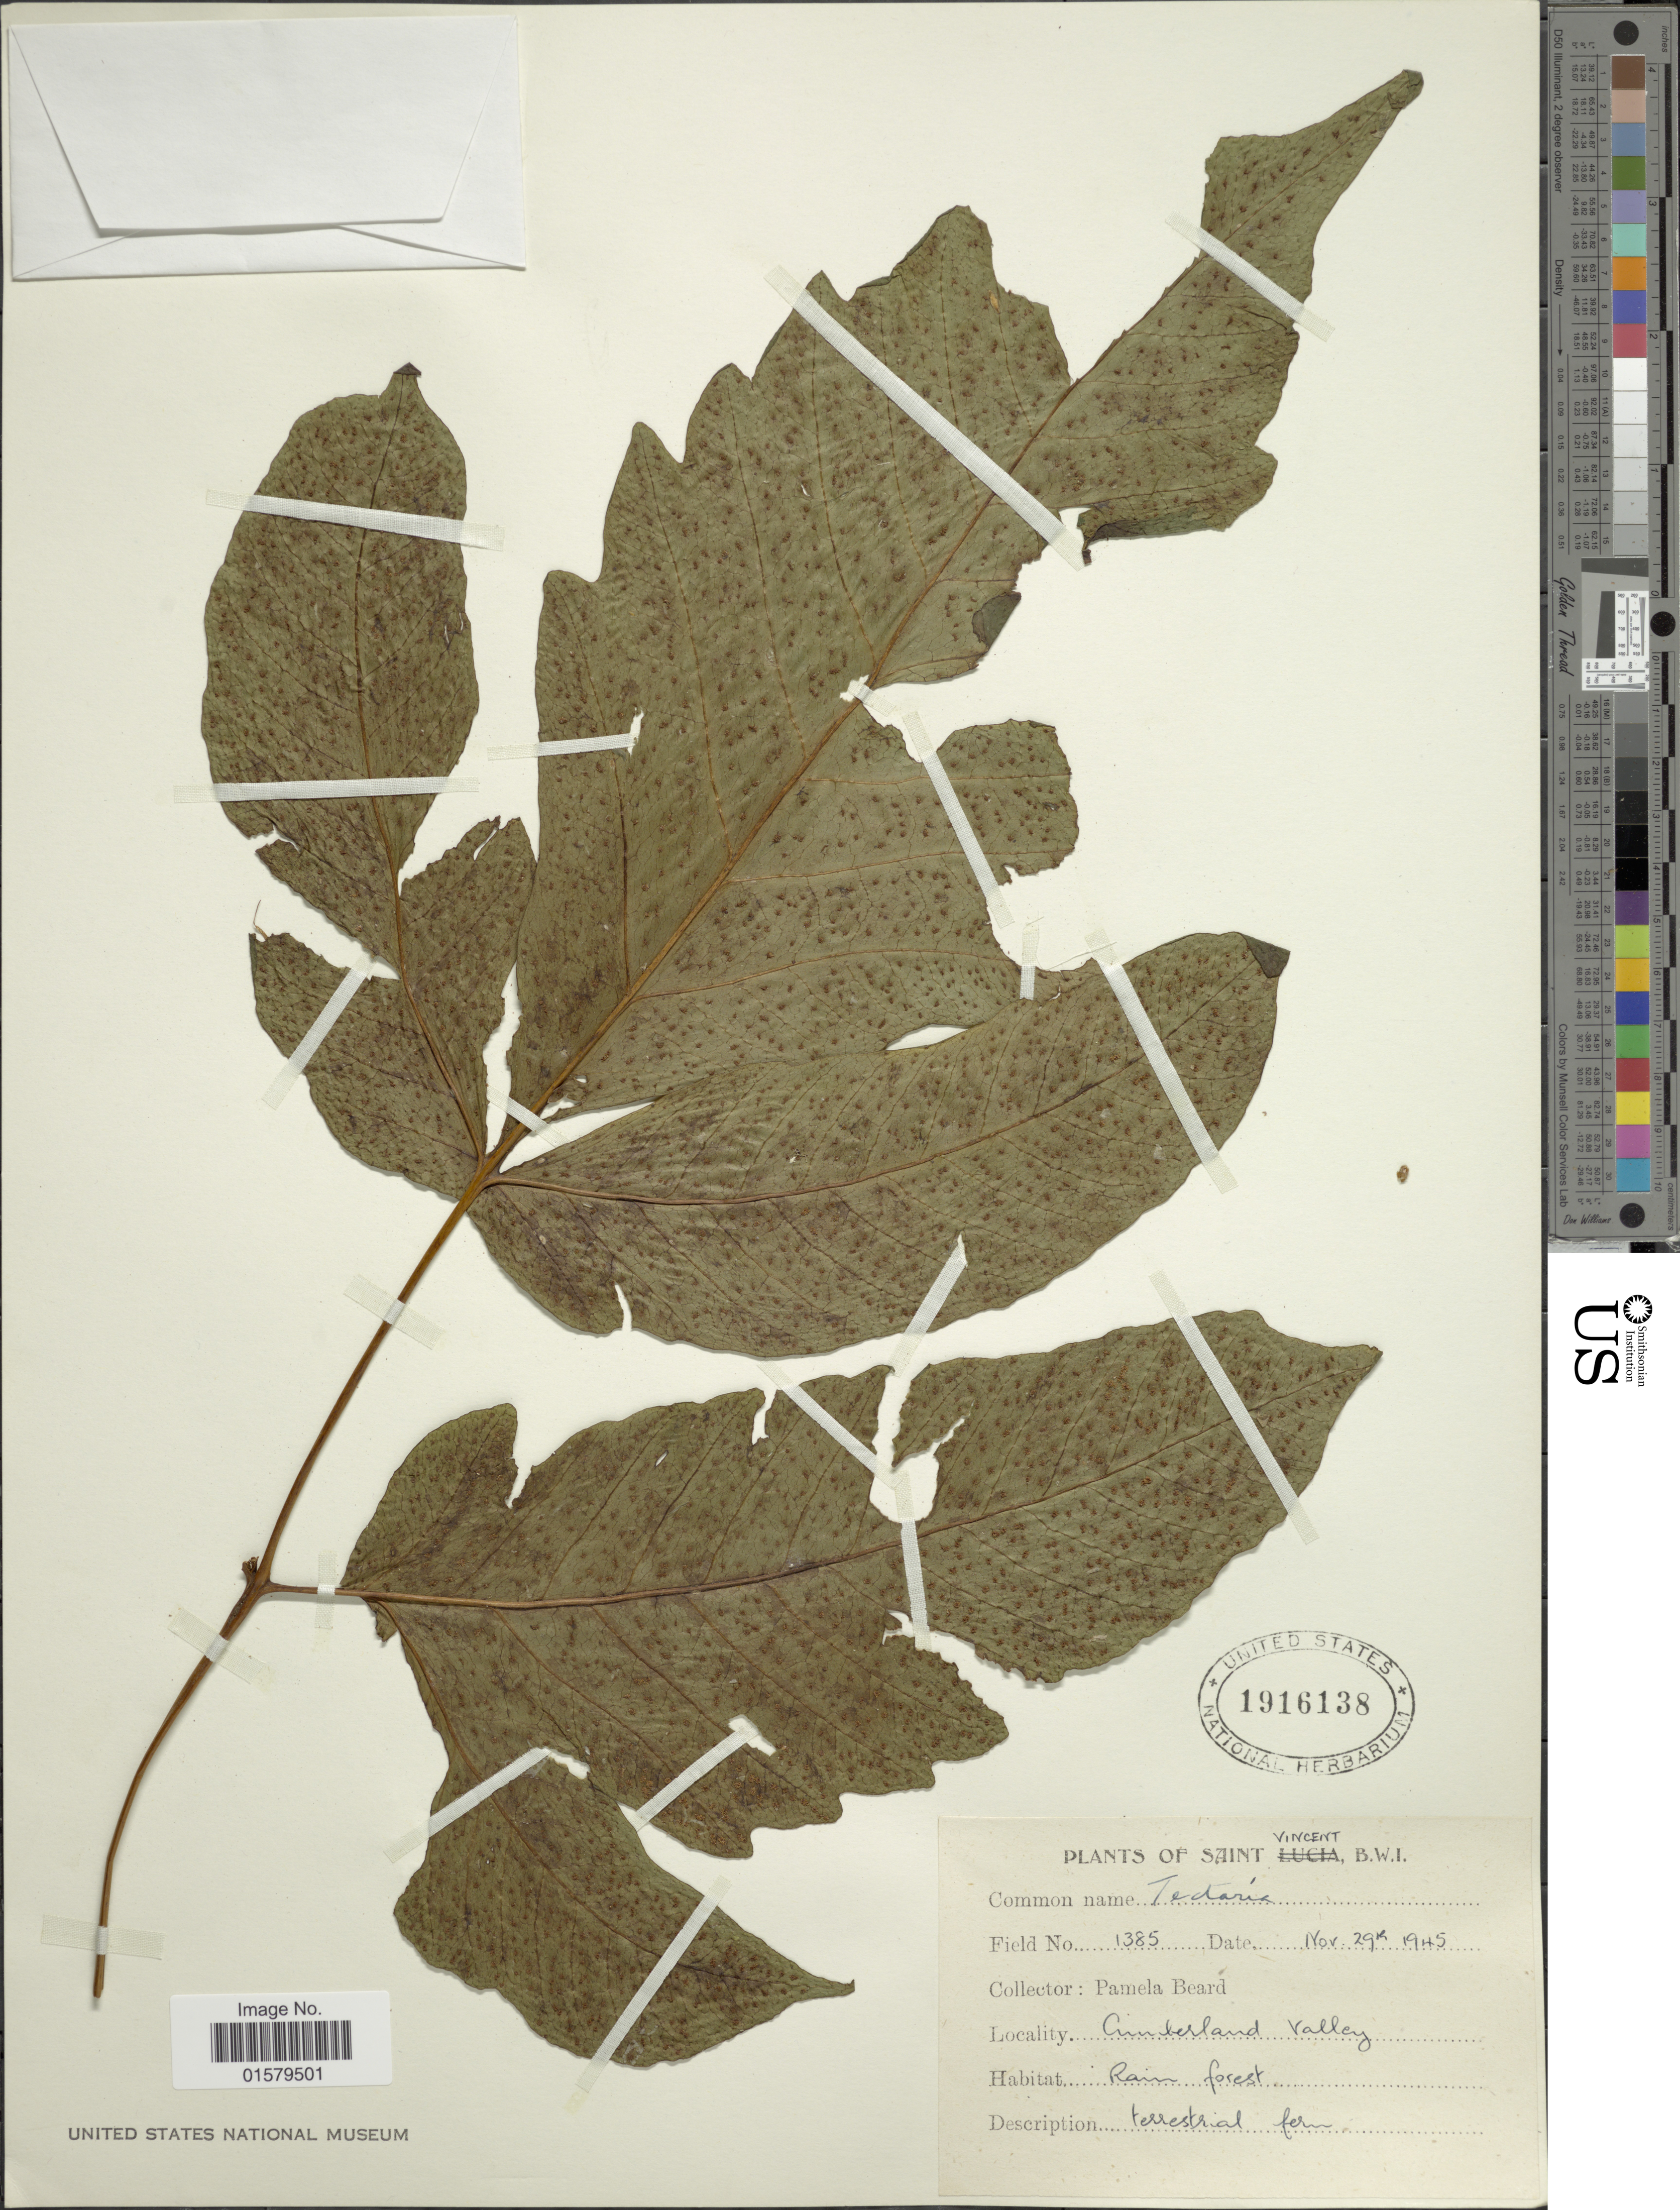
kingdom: Plantae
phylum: Tracheophyta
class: Polypodiopsida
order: Polypodiales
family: Tectariaceae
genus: Tectaria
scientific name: Tectaria sp.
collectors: P. Beard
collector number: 1385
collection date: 1945-11-29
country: St. Vincent - Grenadines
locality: Saint Vincent, Cumberland Valley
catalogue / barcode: US 1916138